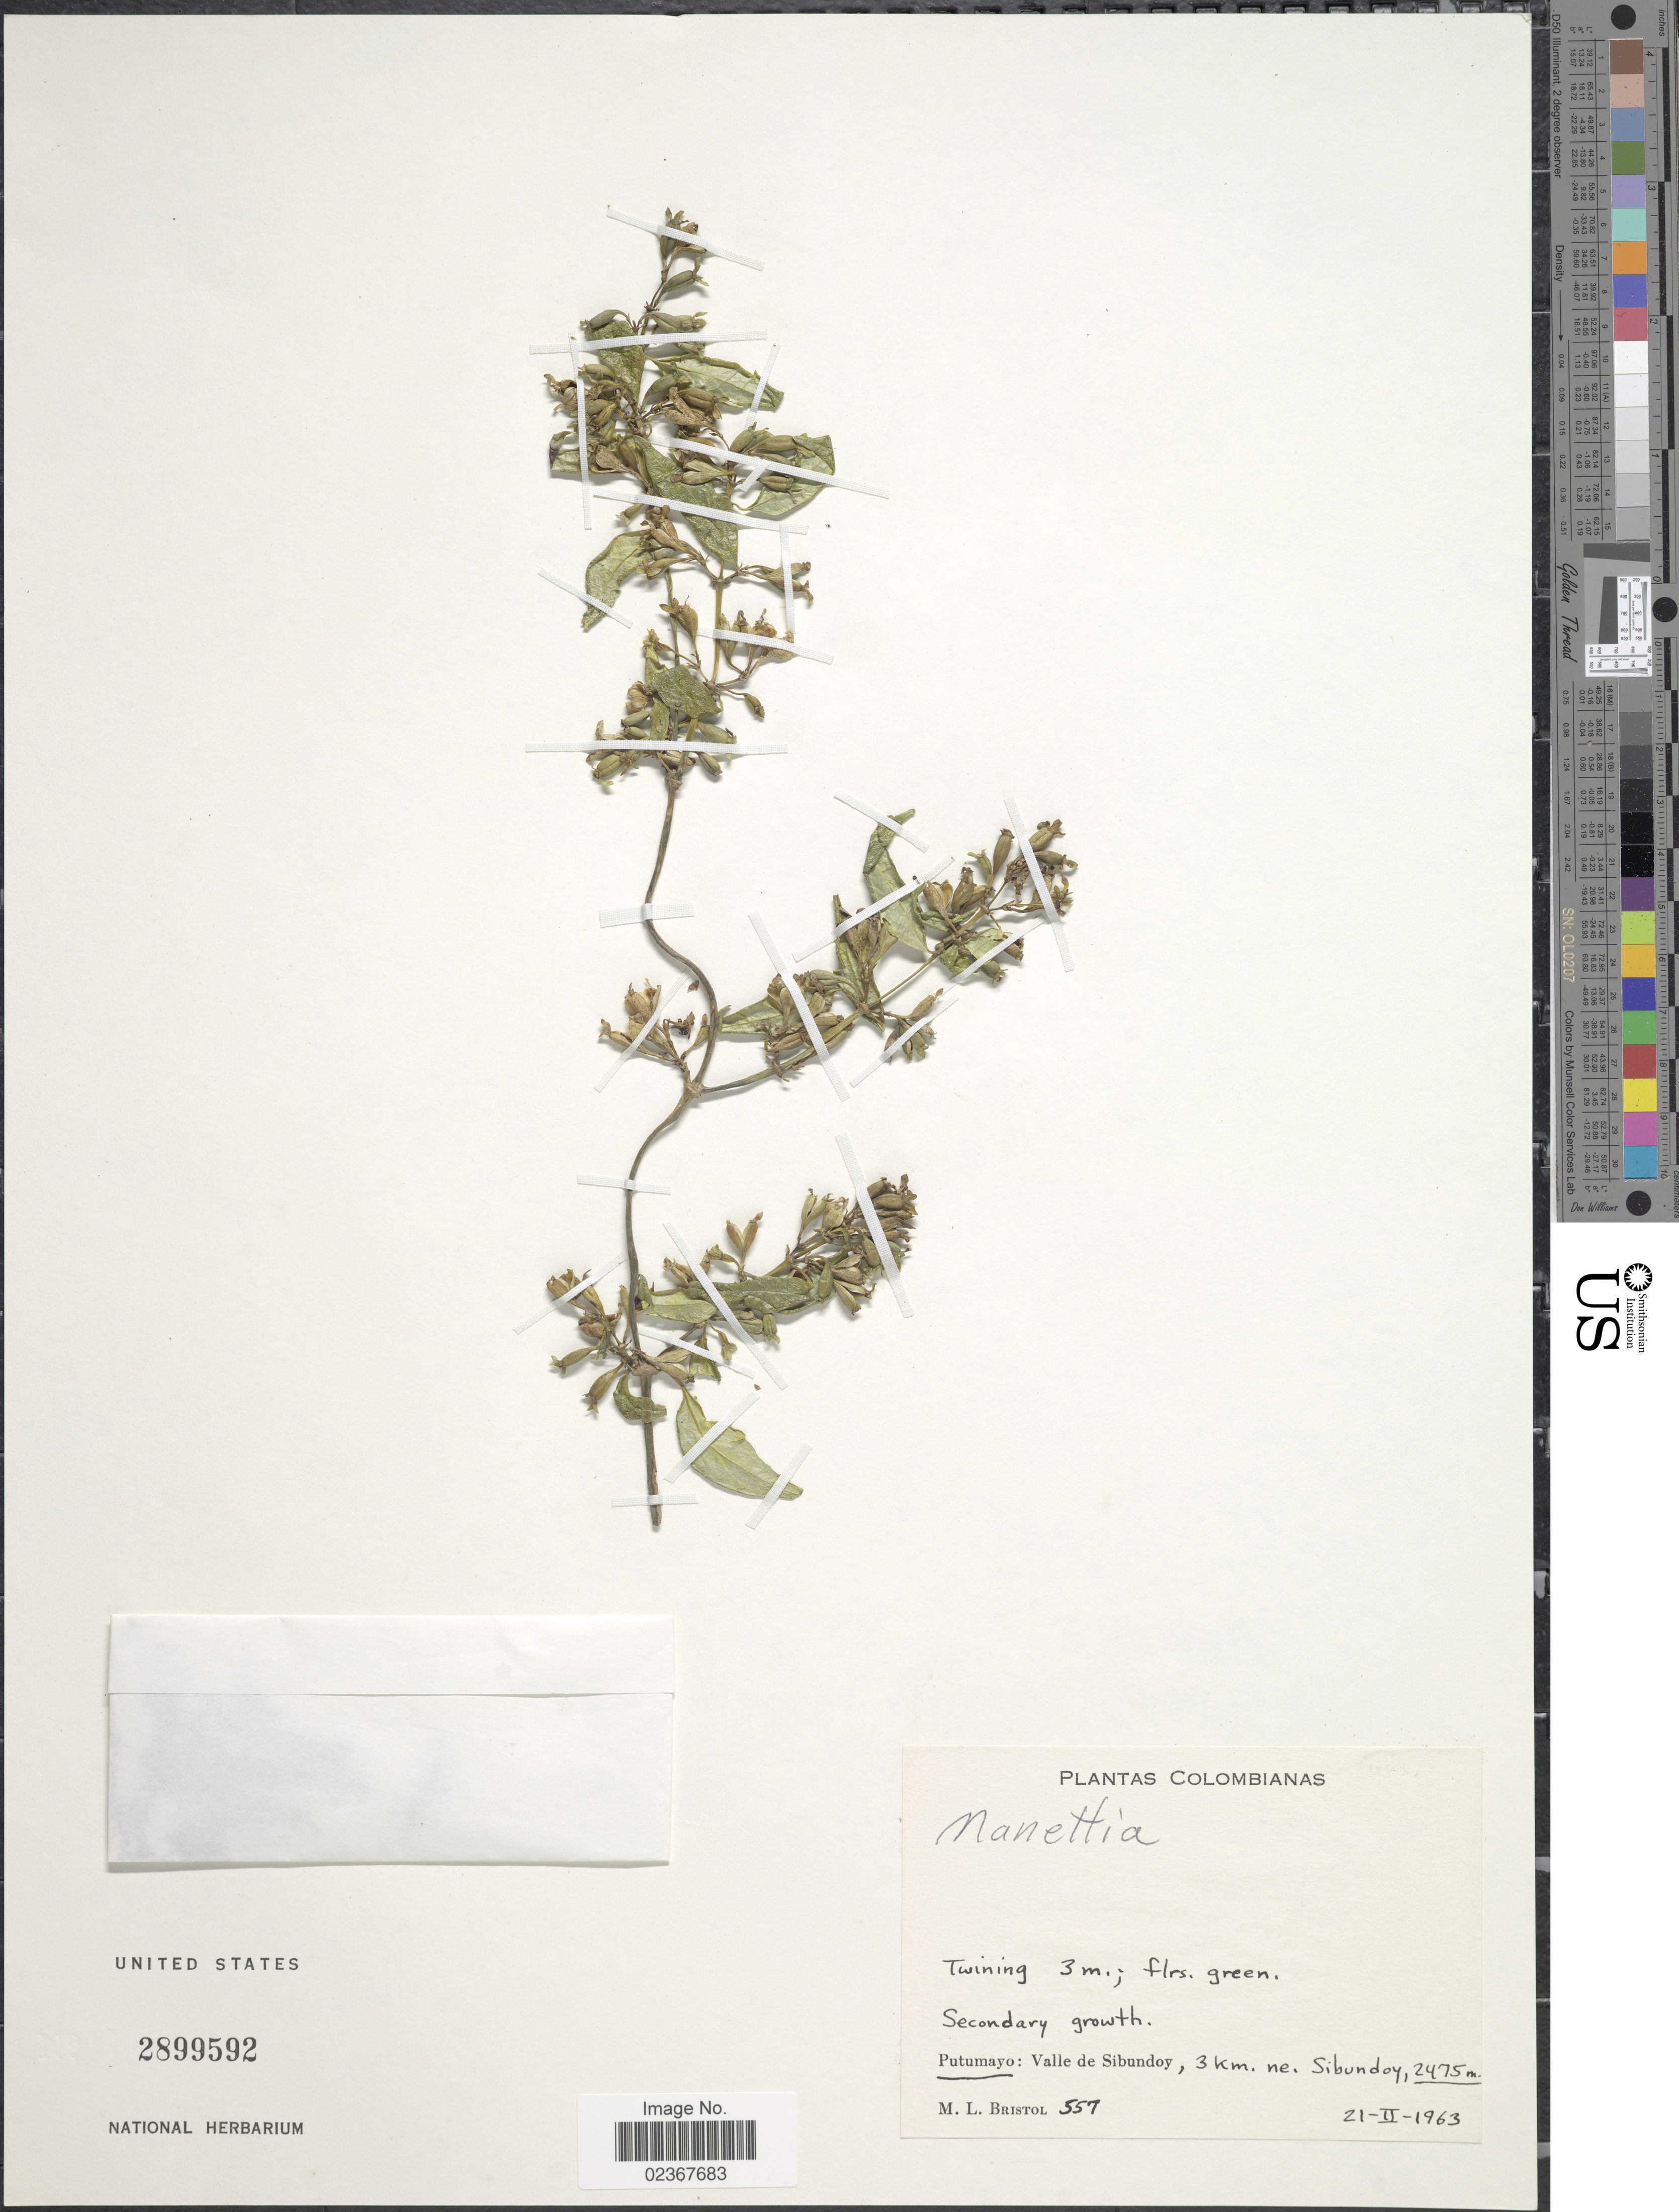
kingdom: Plantae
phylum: Tracheophyta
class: Magnoliopsida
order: Gentianales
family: Rubiaceae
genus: Manettia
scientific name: Manettia sp.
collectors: M. L. Bristol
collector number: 557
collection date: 1963-02-21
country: Colombia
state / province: Putumayo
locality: Secondary growth, Valle de Sibundoy, 3 Km ne Sibundoy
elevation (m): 2475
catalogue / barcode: US 2899592